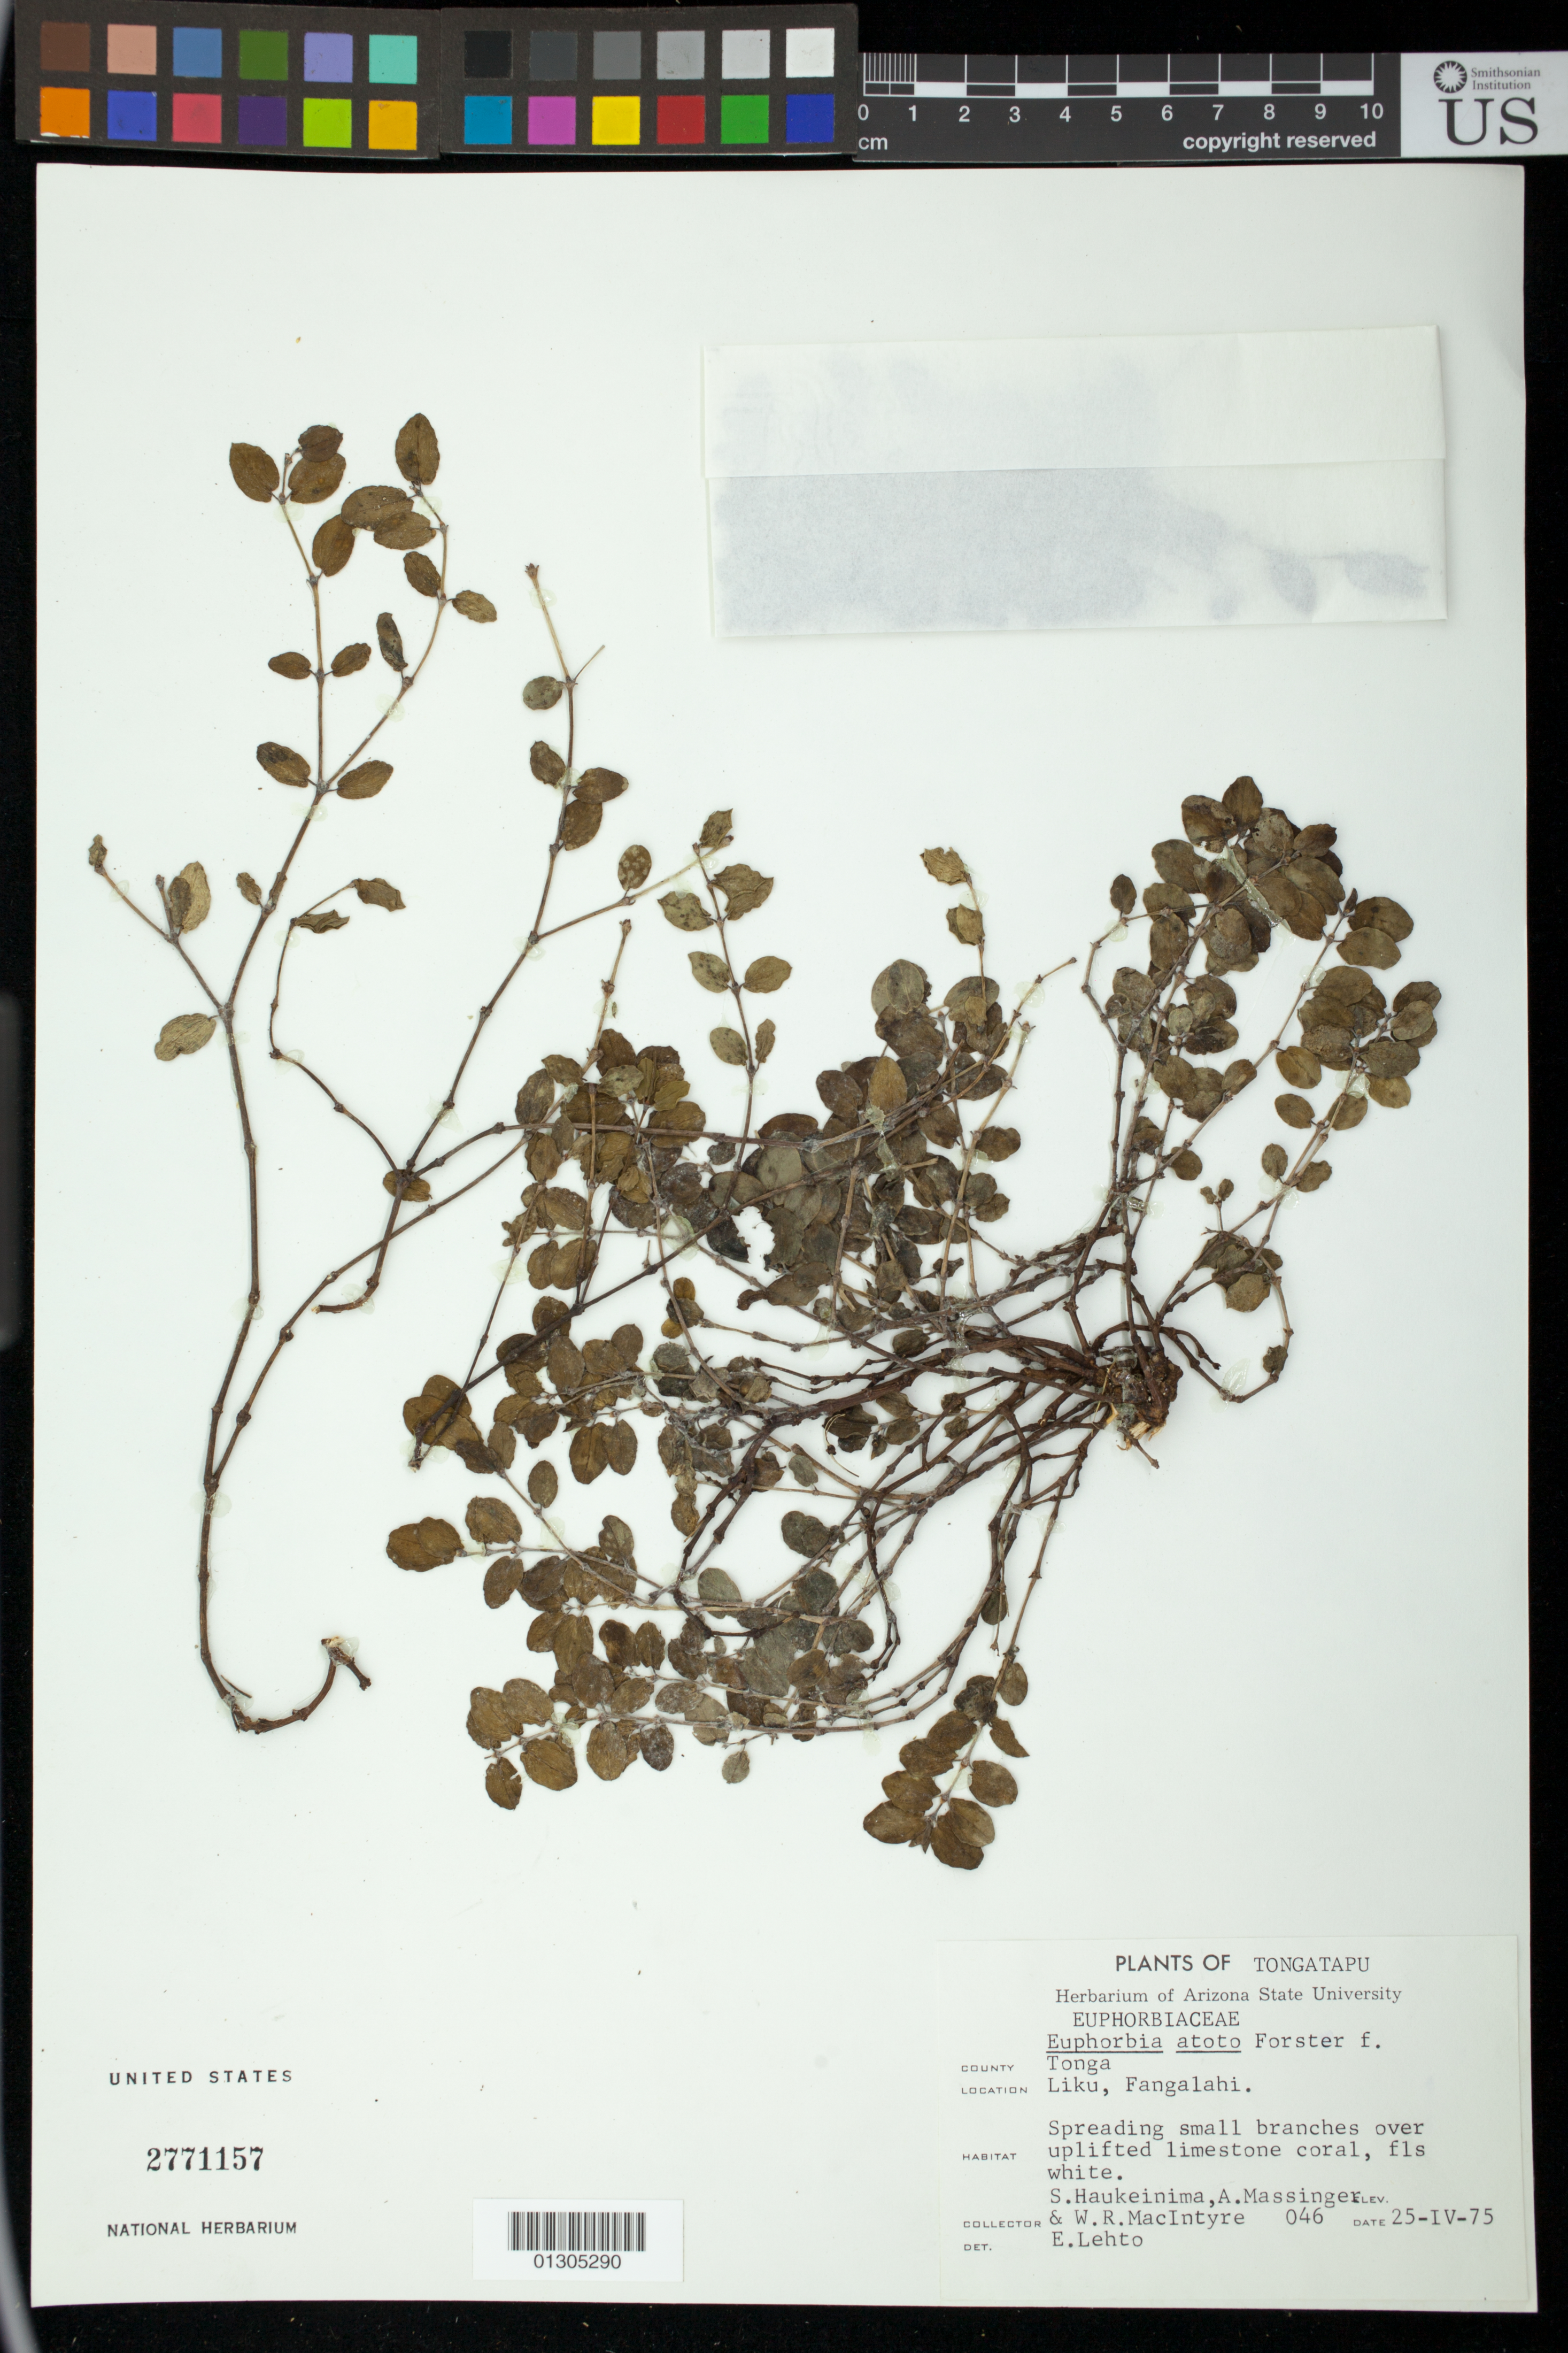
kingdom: Plantae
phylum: Tracheophyta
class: Magnoliopsida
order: Malpighiales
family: Euphorbiaceae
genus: Euphorbia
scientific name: Euphorbia atoto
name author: G. Forst.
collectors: S. Haukeinima, A. Massinger, W.R. Macintyre & E. Lehto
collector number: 046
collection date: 1975-04-25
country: Tonga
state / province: Tongatapu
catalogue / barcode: US 2771157